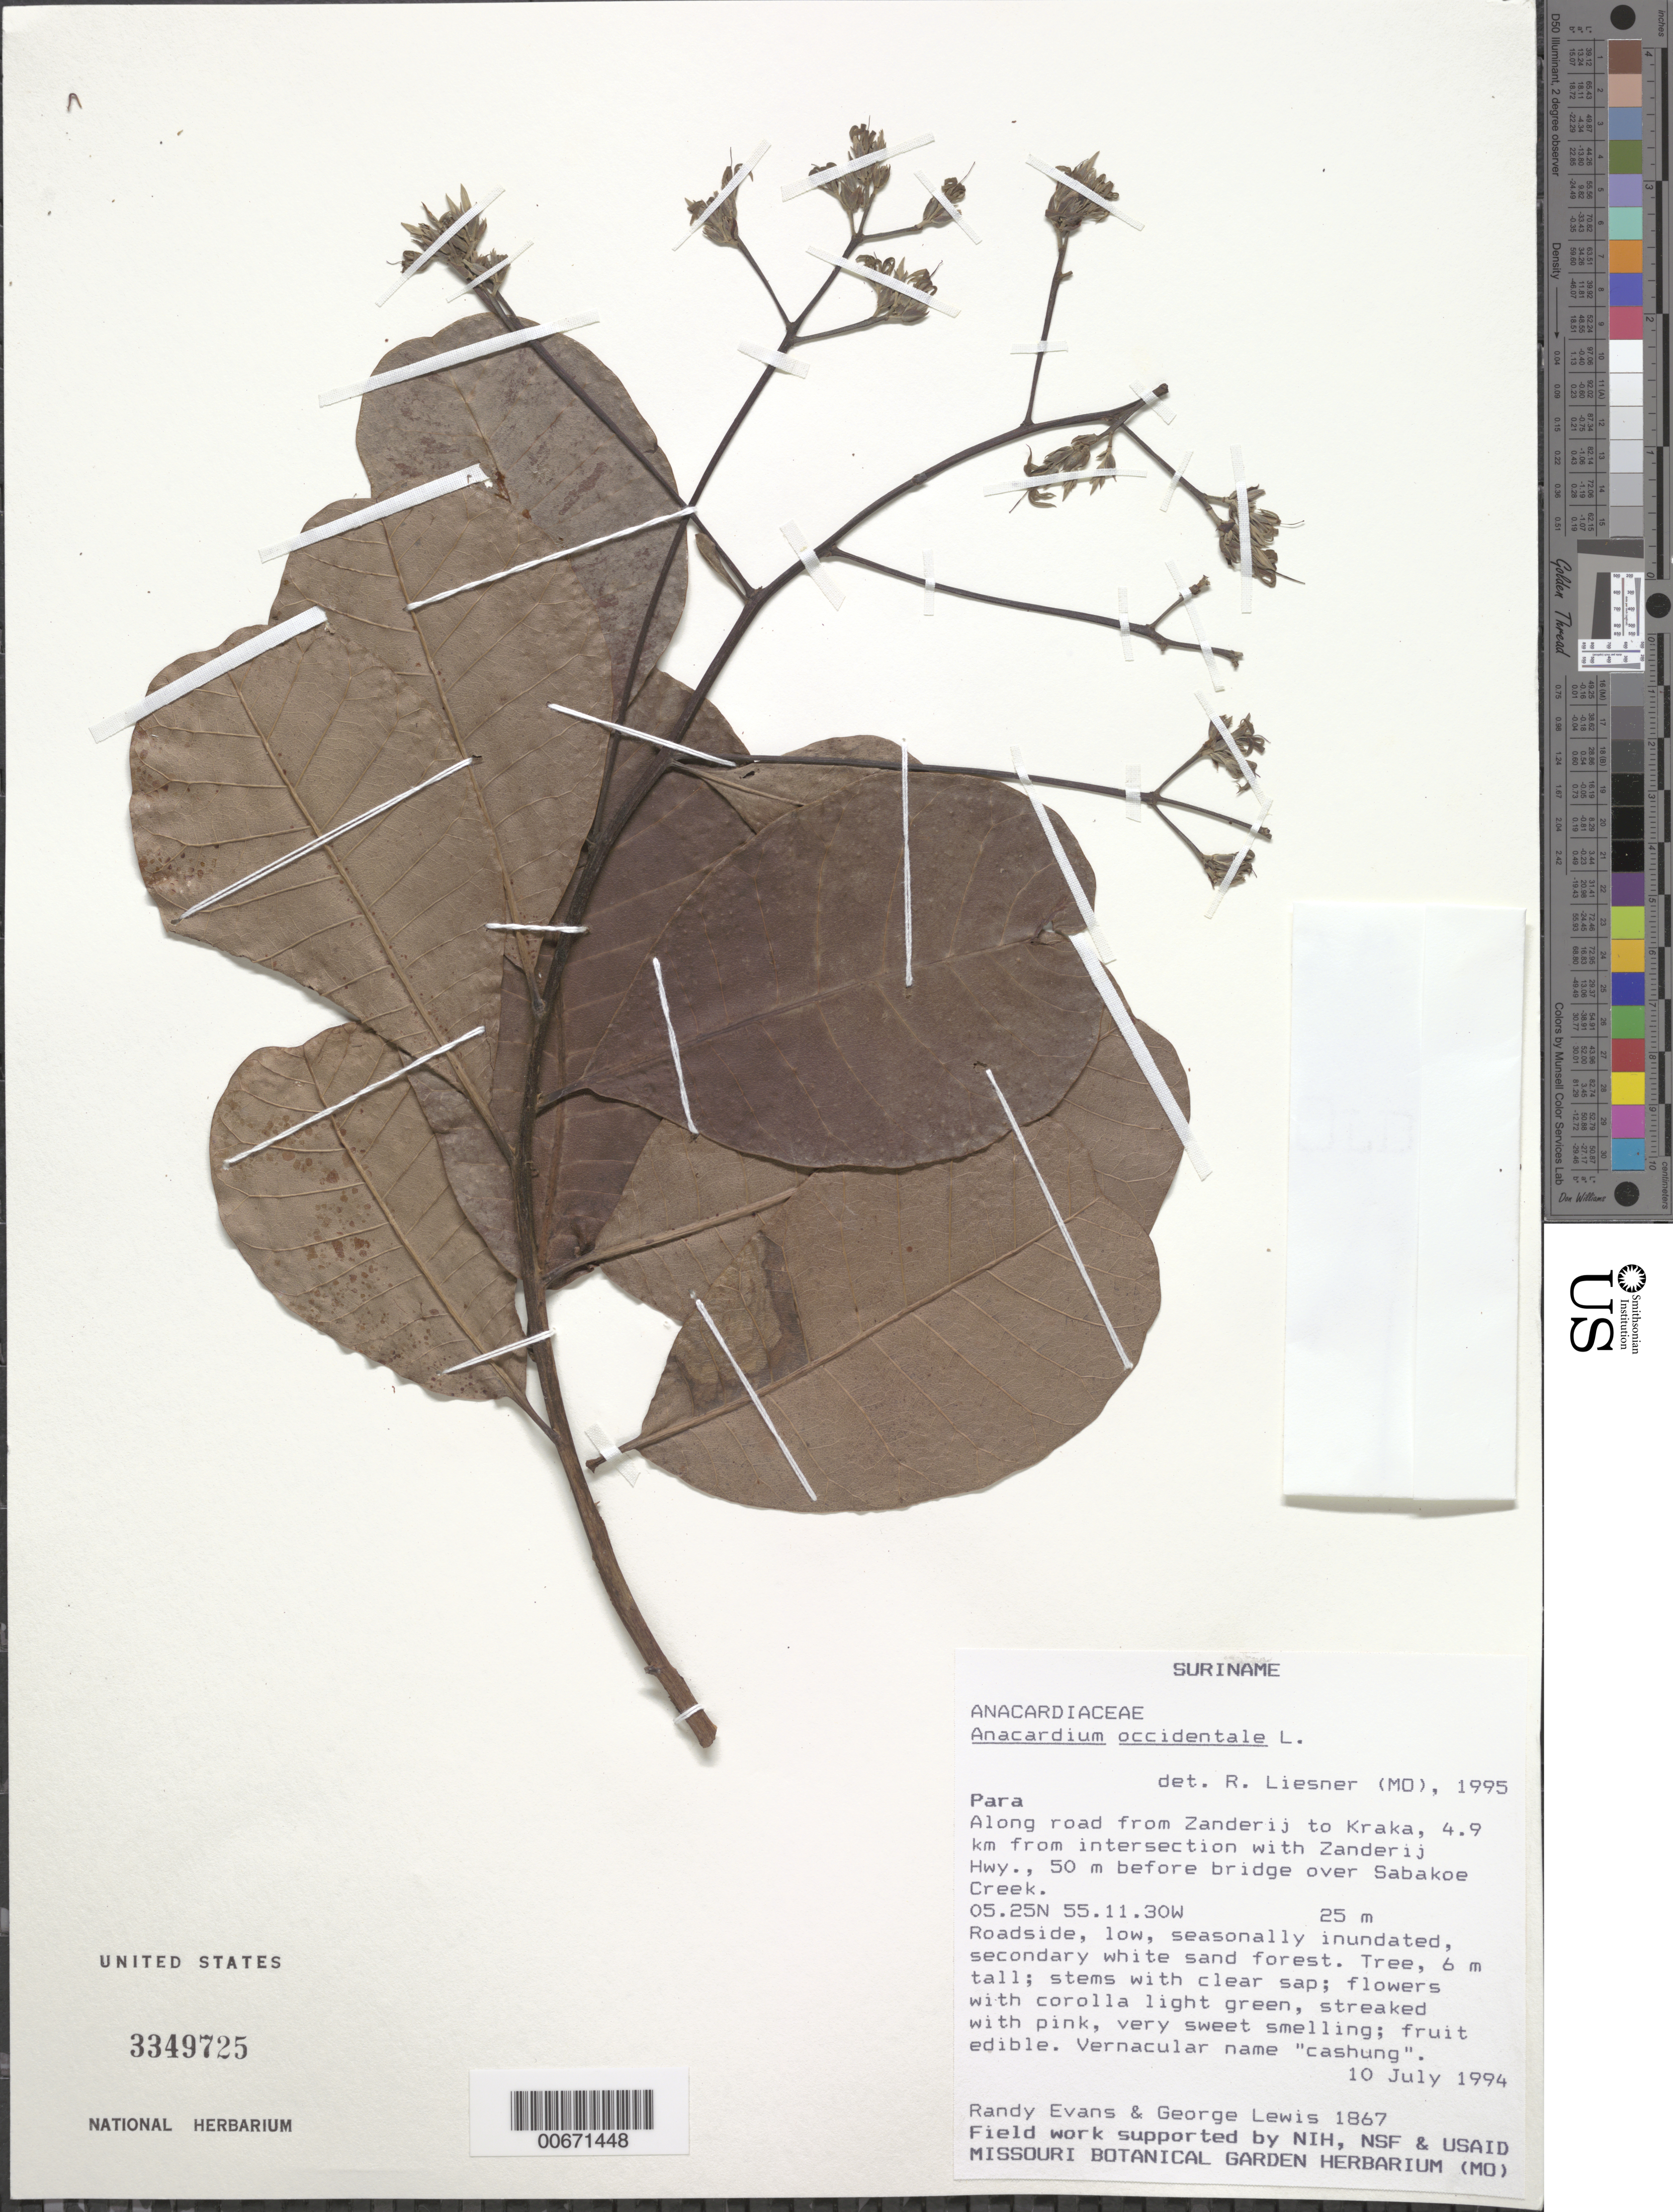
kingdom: Plantae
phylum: Tracheophyta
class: Magnoliopsida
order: Sapindales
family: Anacardiaceae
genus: Anacardium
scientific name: Anacardium occidentale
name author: L.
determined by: Liesner, R. L.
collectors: R. Evans & G. Lewis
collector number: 1867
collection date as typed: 10-Jul-94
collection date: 1994-07-10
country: Suriname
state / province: Para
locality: Zanderij, road to Kraka, 4.9 km from intersection with Zanderij Hwy; 50 m. before bridge over Sabakos Creek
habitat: Roadside, low, seasonally inundated, secondary white sand forest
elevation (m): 25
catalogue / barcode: US 3349725